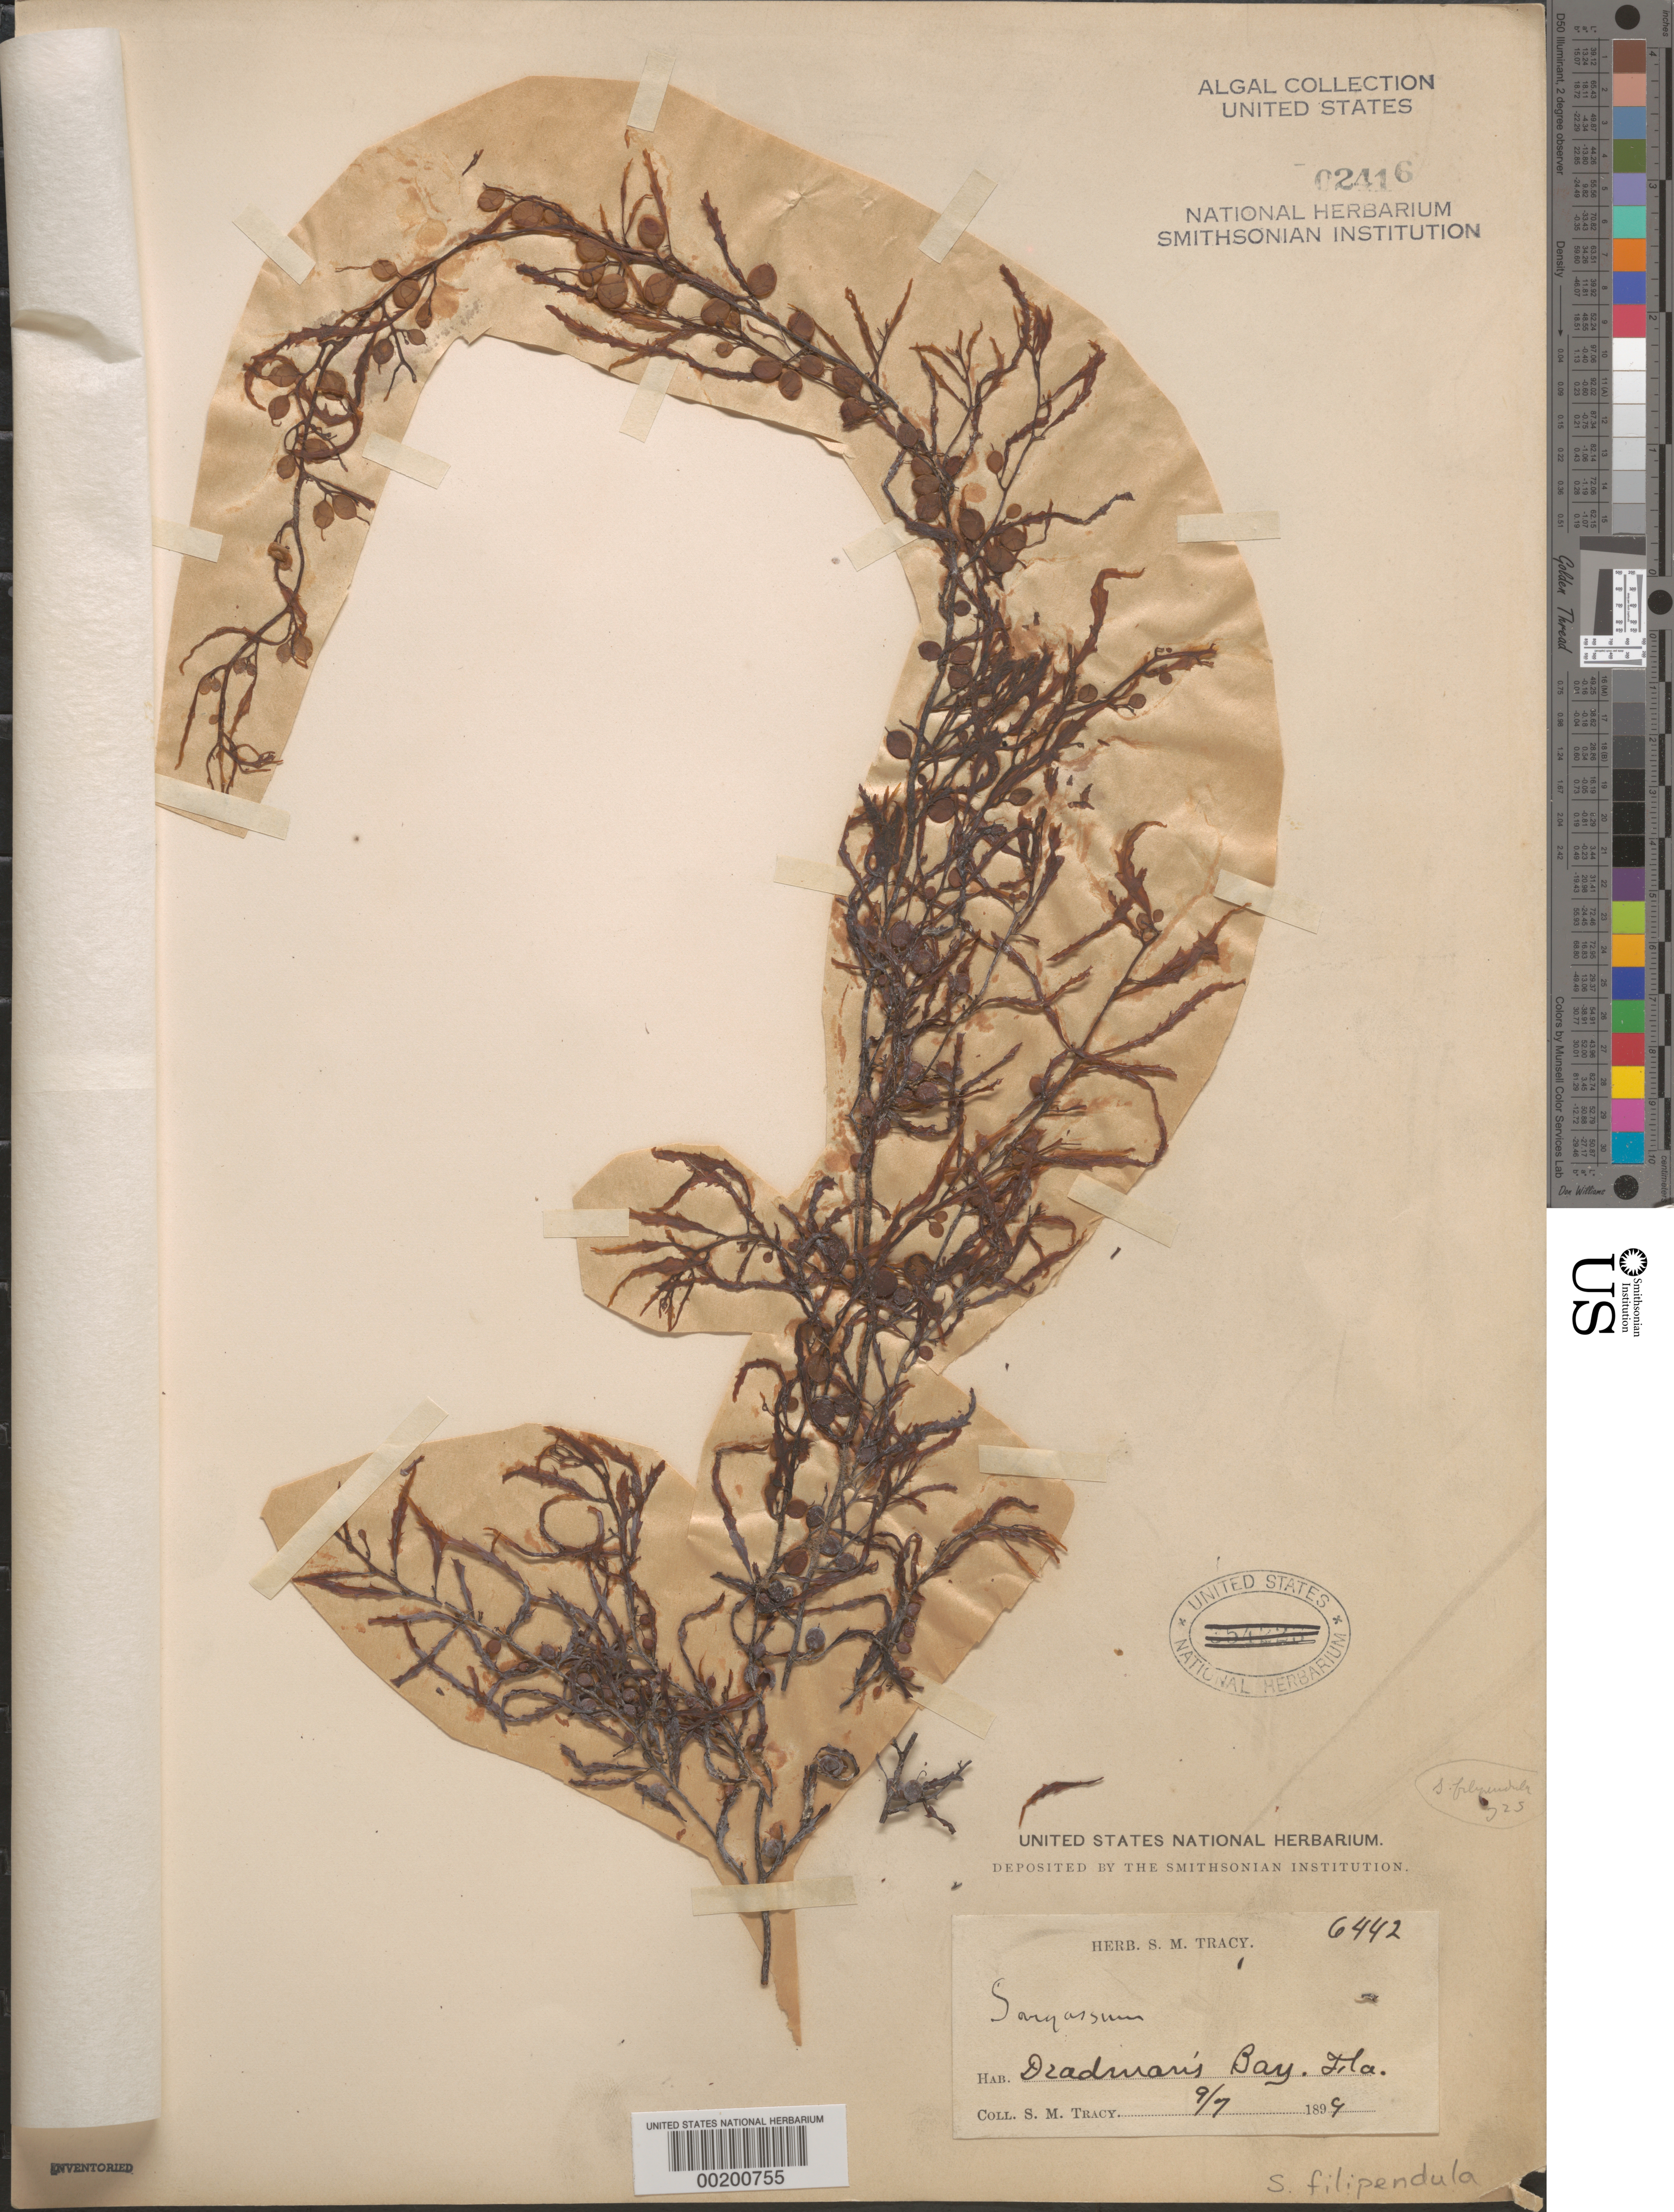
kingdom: Chromista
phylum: Ochrophyta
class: Phaeophyceae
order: Fucales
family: Sargassaceae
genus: Sargassum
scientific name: Sargassum filipendula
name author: C. Agardh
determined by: Taylor, William R.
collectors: S. M. Tracy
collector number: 6442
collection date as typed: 07 Sep 1899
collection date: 1899-09-07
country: United States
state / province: Florida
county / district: Dixie County / Taylor County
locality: Deadman's Bay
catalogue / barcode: US 2416